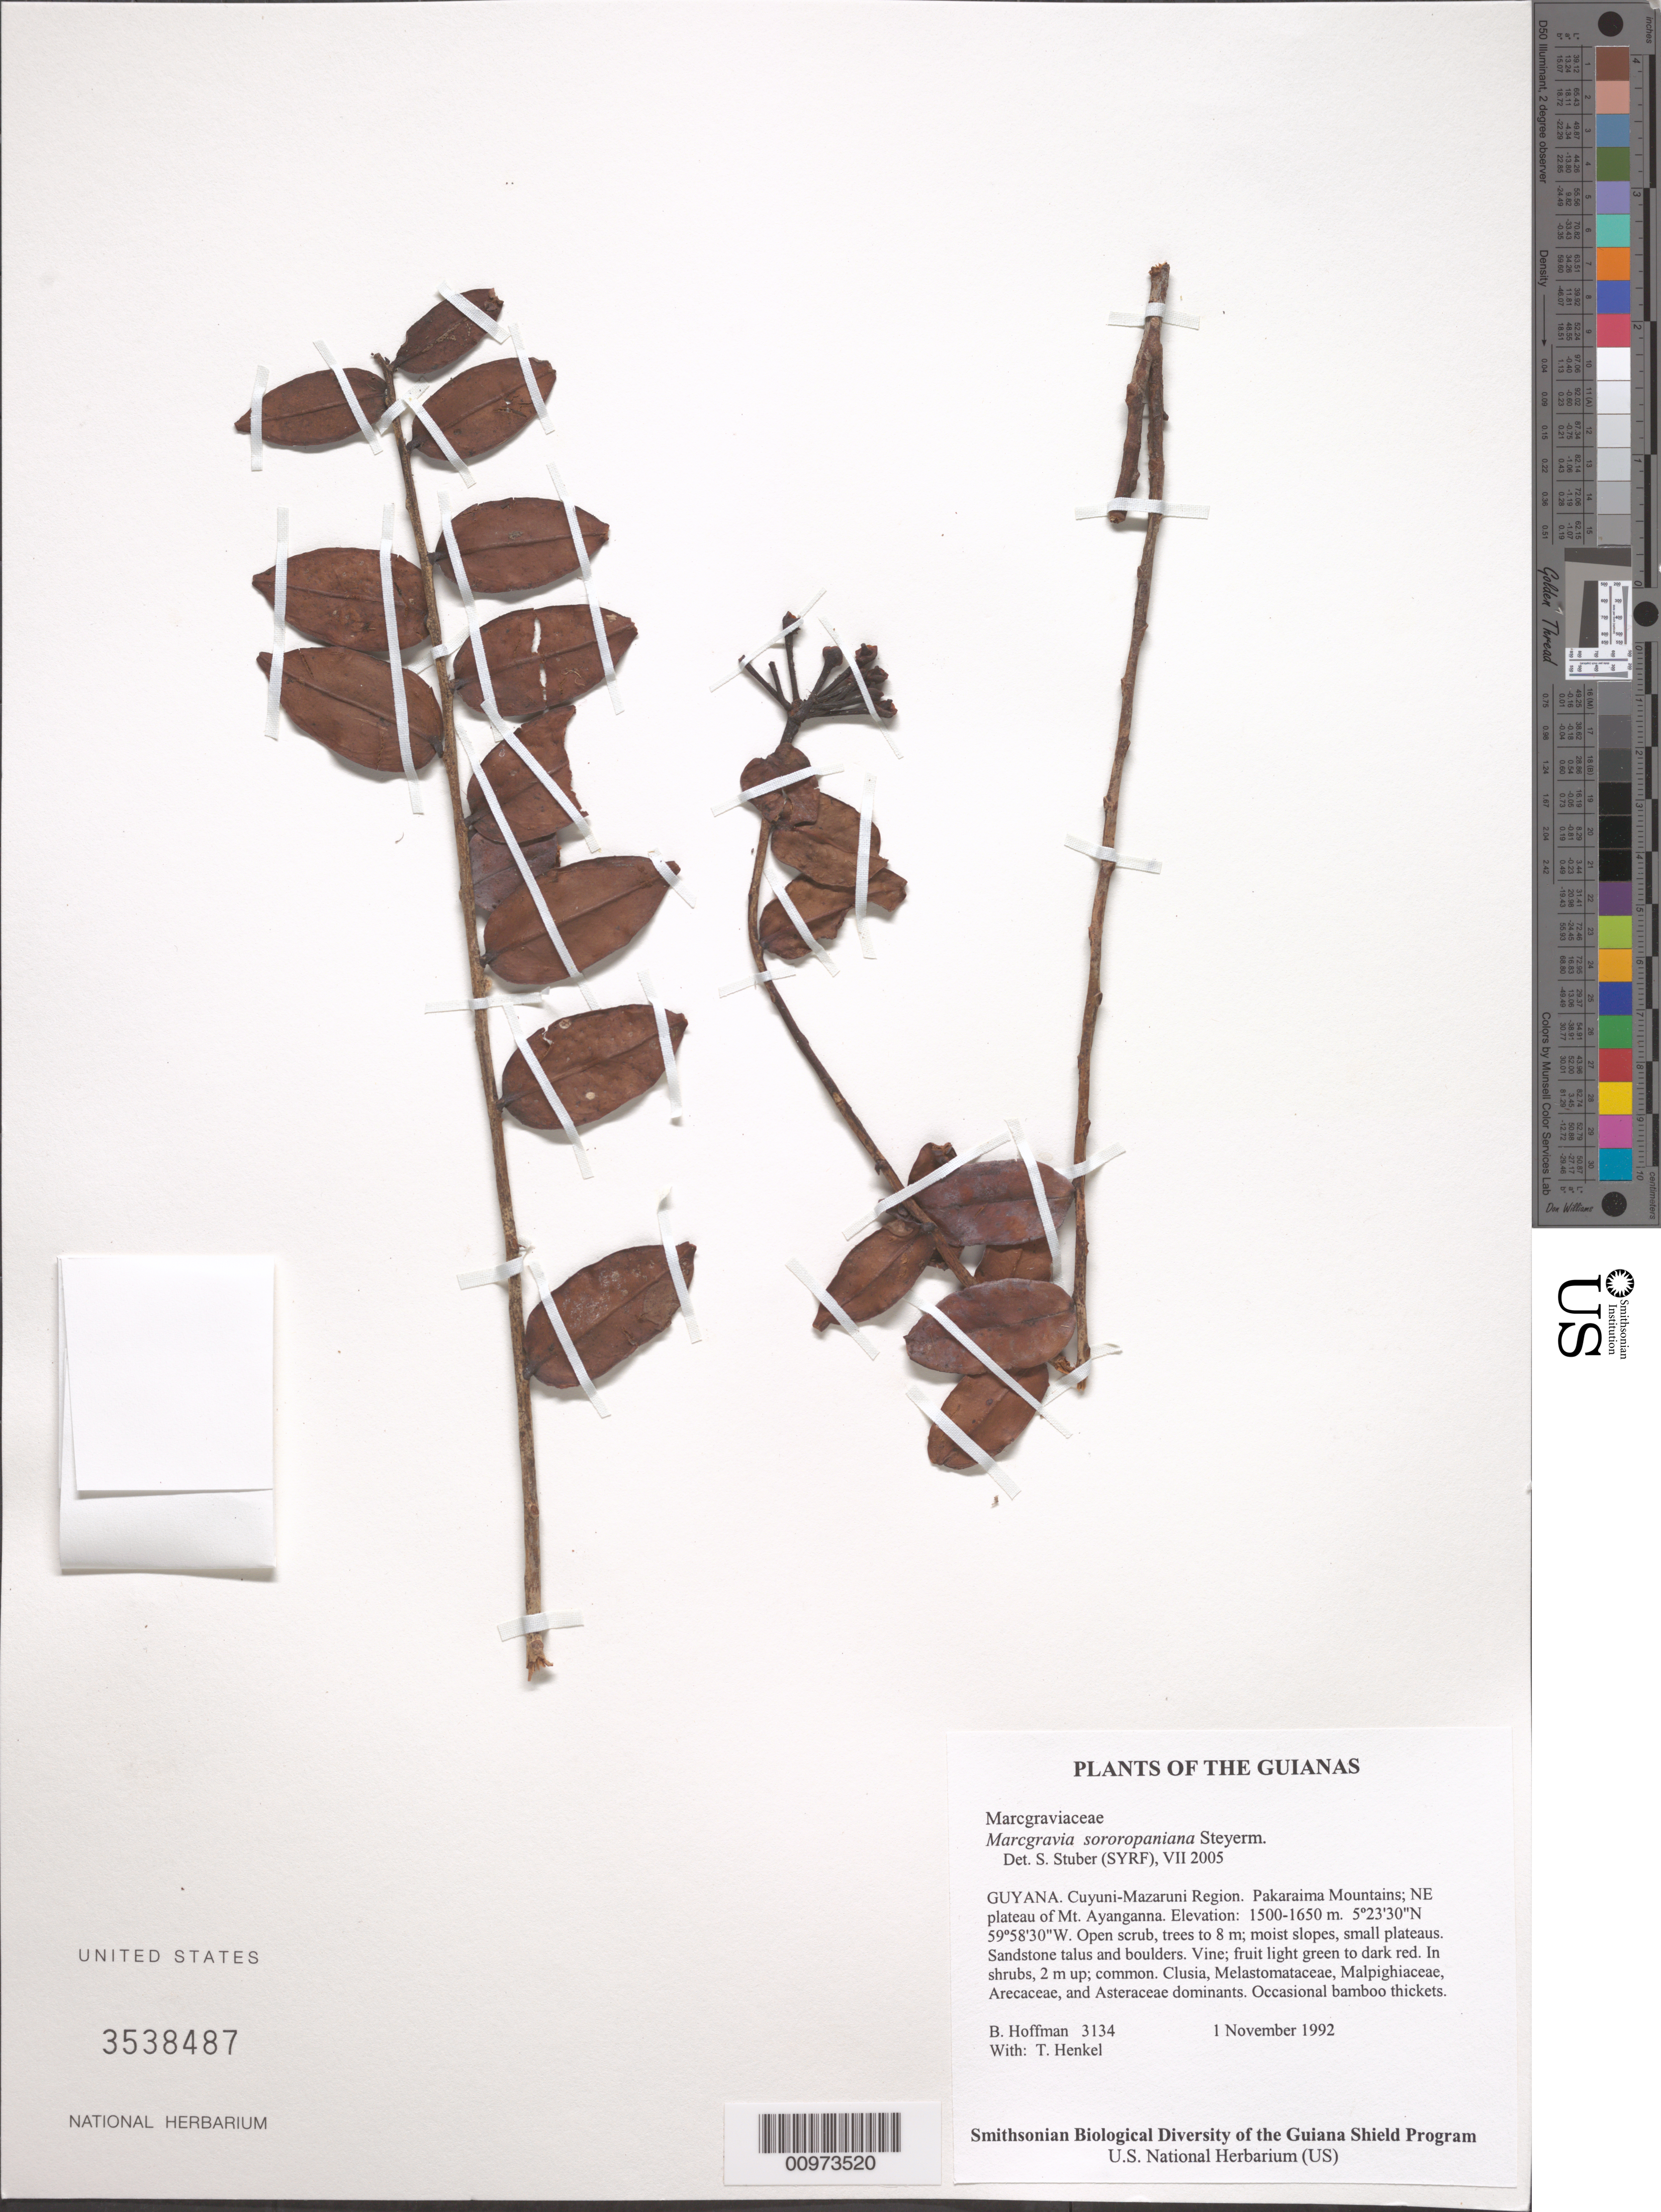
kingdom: Plantae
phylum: Tracheophyta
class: Magnoliopsida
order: Ericales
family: Marcgraviaceae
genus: Marcgravia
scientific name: Marcgravia sororopaniana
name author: Steyerm.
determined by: Stuber, S.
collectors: B. Hoffman & T. Henkel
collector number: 3134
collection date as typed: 1 November 1992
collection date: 1992-11-01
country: Guyana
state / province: Cuyuni-Mazaruni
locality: Pakaraima Mountains; NE plateau of Mt. Ayanganna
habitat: Open scrub, trees to 8 m; moist slopes, small plateaus. Sandstone talus and boulders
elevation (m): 1500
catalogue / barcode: US 3538487